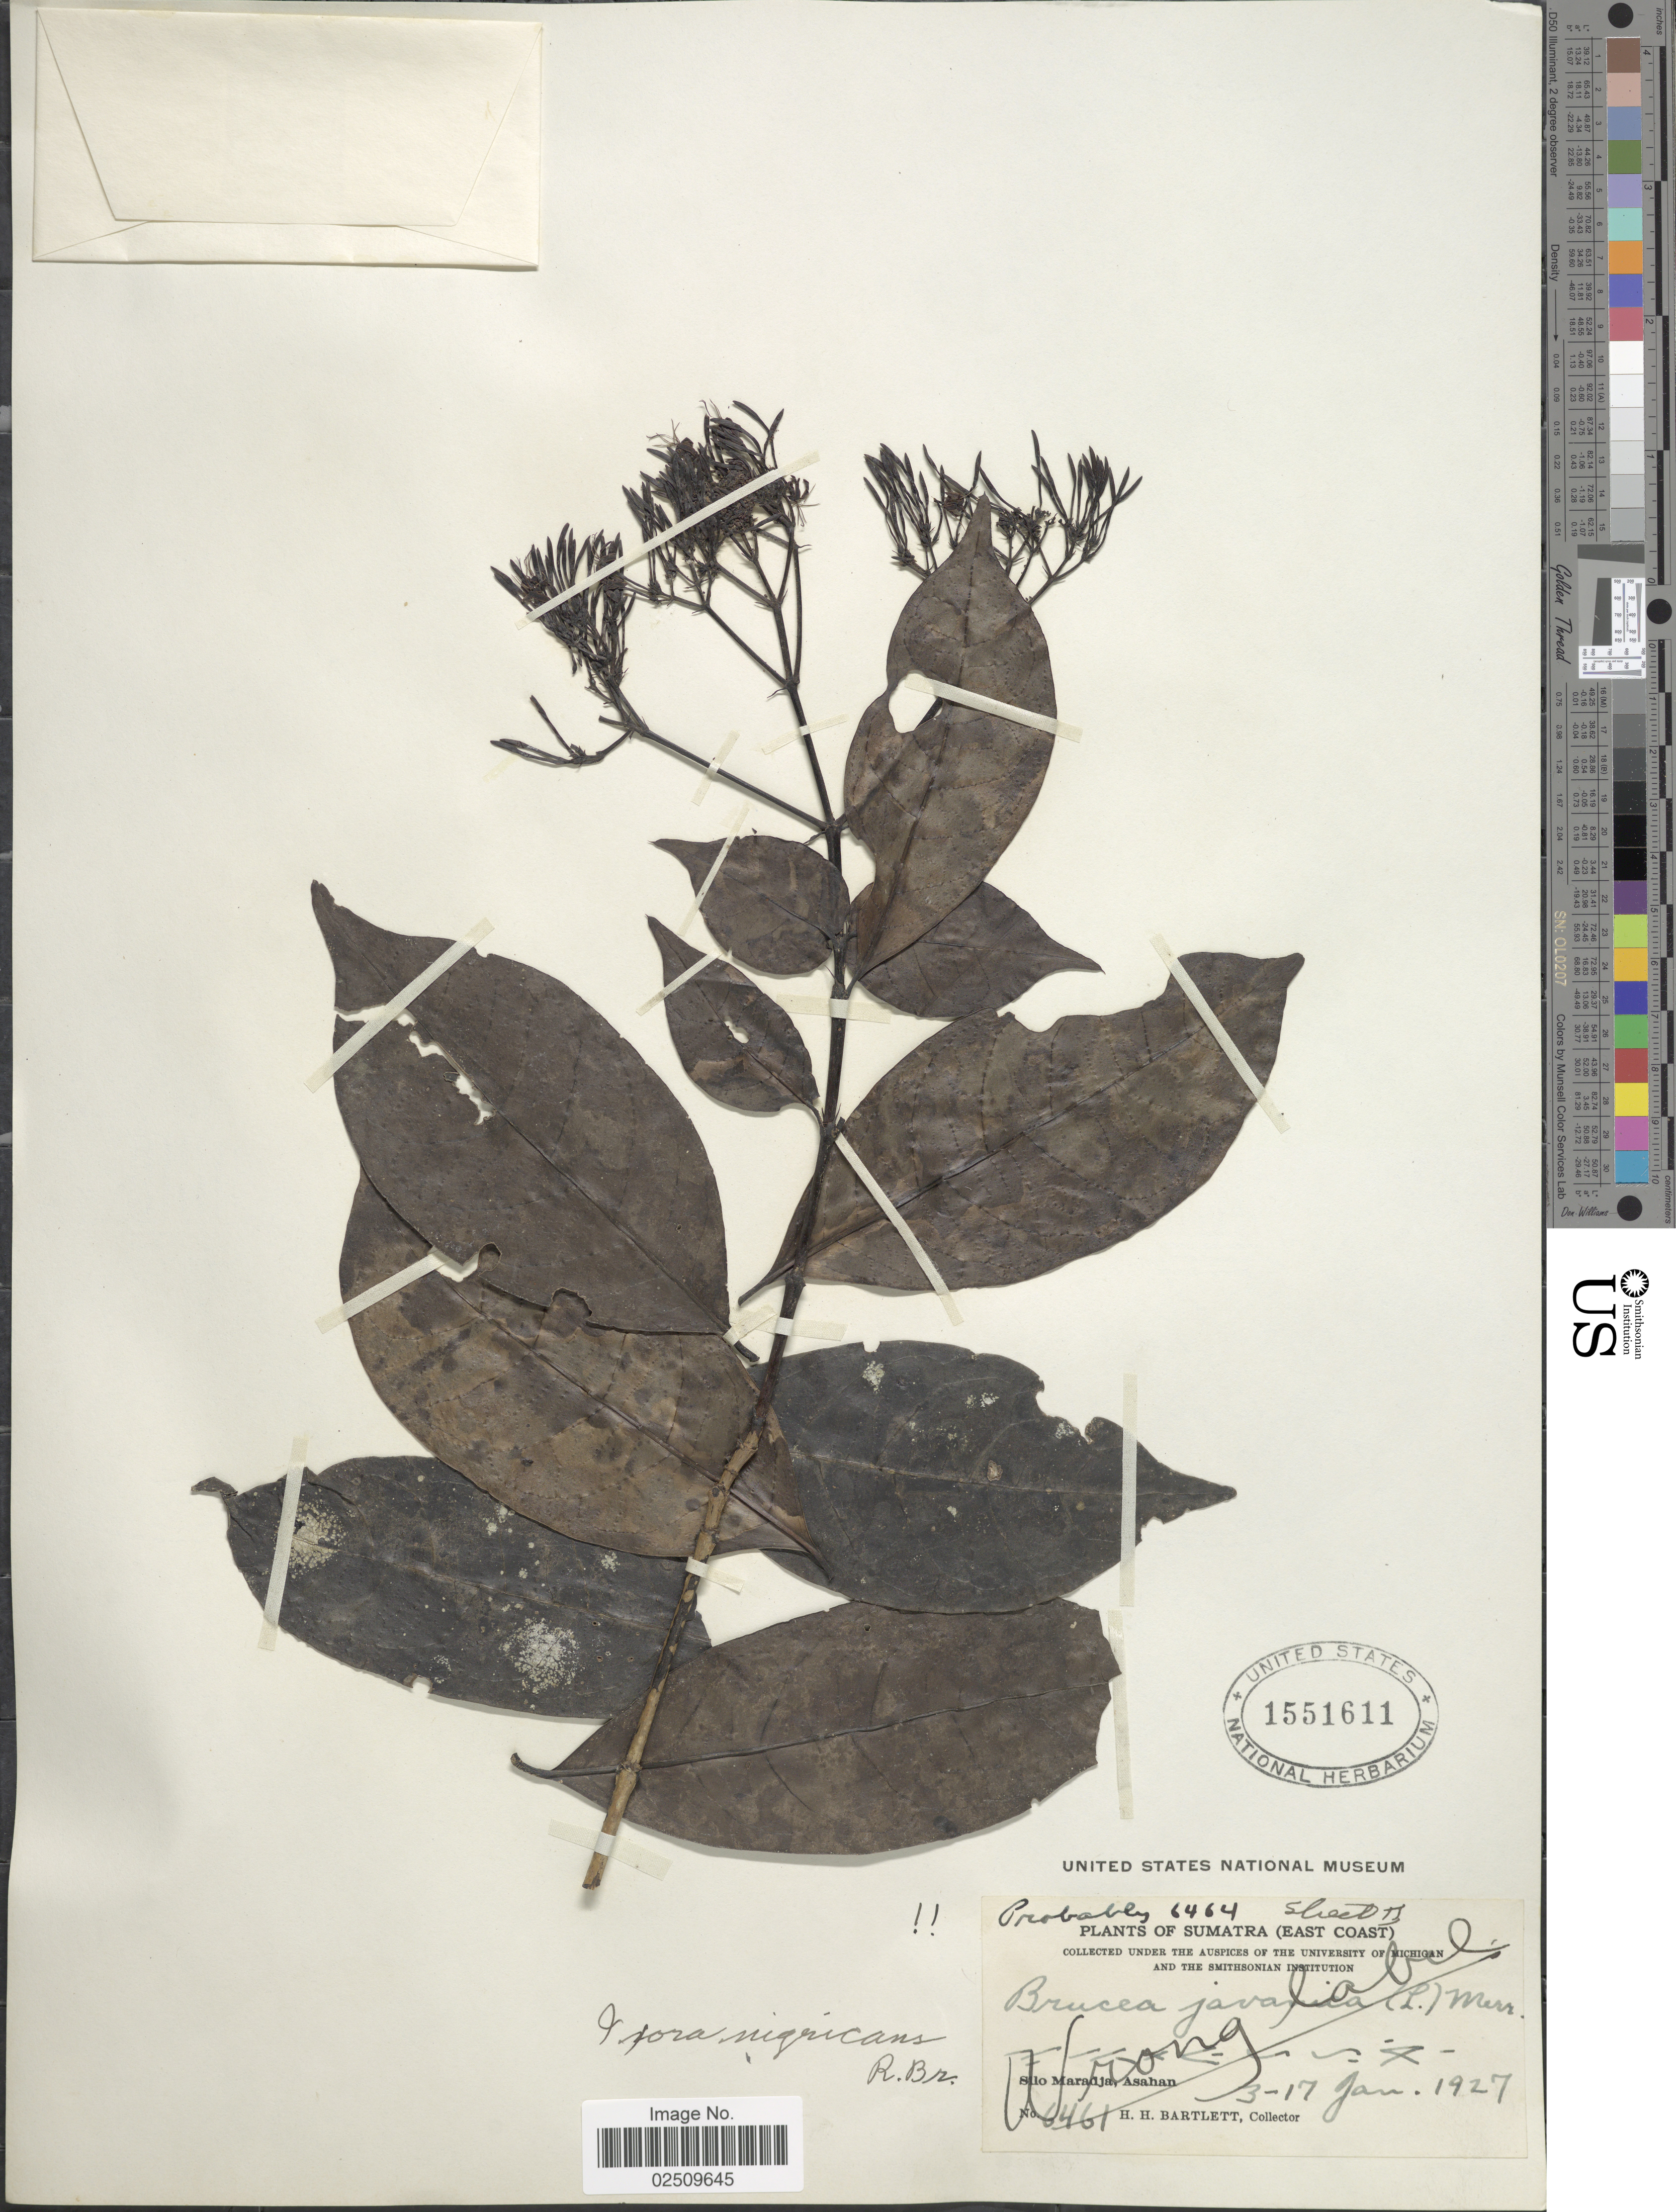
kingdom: Plantae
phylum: Tracheophyta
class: Magnoliopsida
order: Gentianales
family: Rubiaceae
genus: Ixora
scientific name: Ixora nigricans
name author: R. Br. ex Wight & Arn.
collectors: H. H. Bartlett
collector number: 6461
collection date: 1927-01-03/1927-01-17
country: Indonesia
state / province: Sumatra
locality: (East Coast), Silo Maradja, Asahan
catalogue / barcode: US 1551611